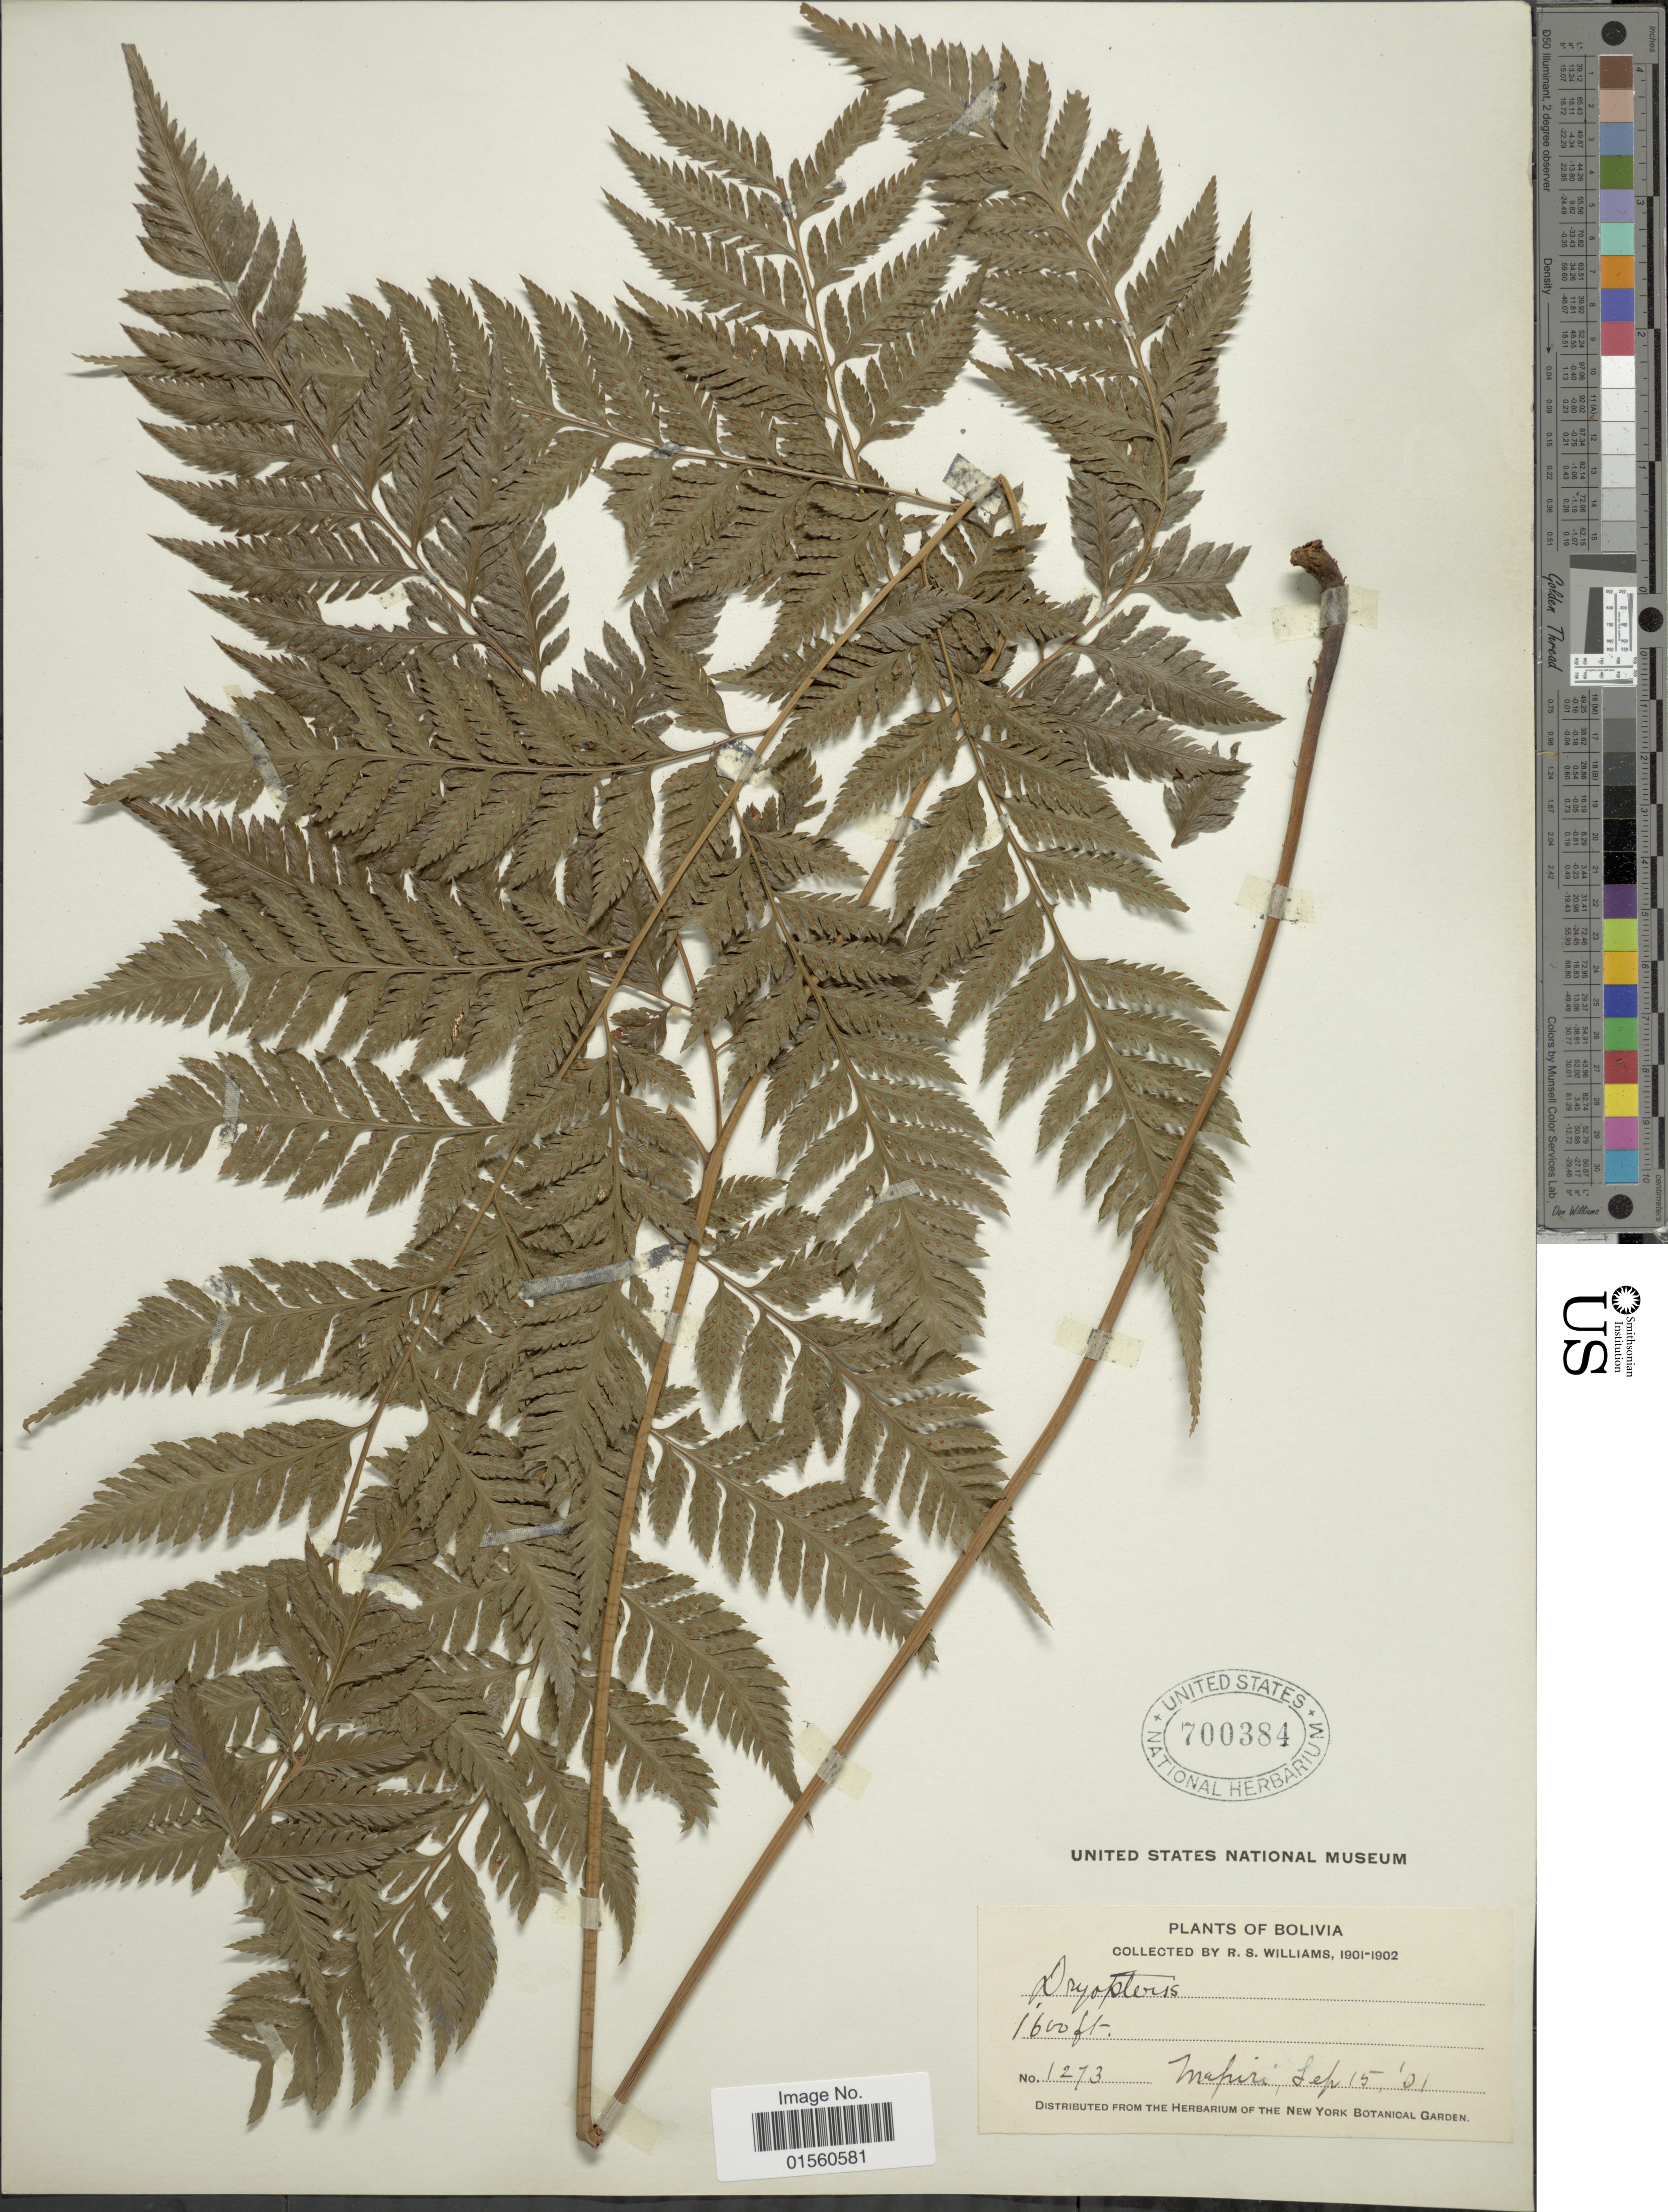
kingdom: Plantae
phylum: Tracheophyta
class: Polypodiopsida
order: Polypodiales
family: Dryopteridaceae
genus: Parapolystichum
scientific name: Parapolystichum effusum var. effusum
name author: (Sw.) Ching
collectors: R. S. Williams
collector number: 1273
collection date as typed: Sep. 15, 1901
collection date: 1901-09-15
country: Bolivia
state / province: La Páz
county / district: Larecaja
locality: Mapiri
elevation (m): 488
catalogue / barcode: US 700384